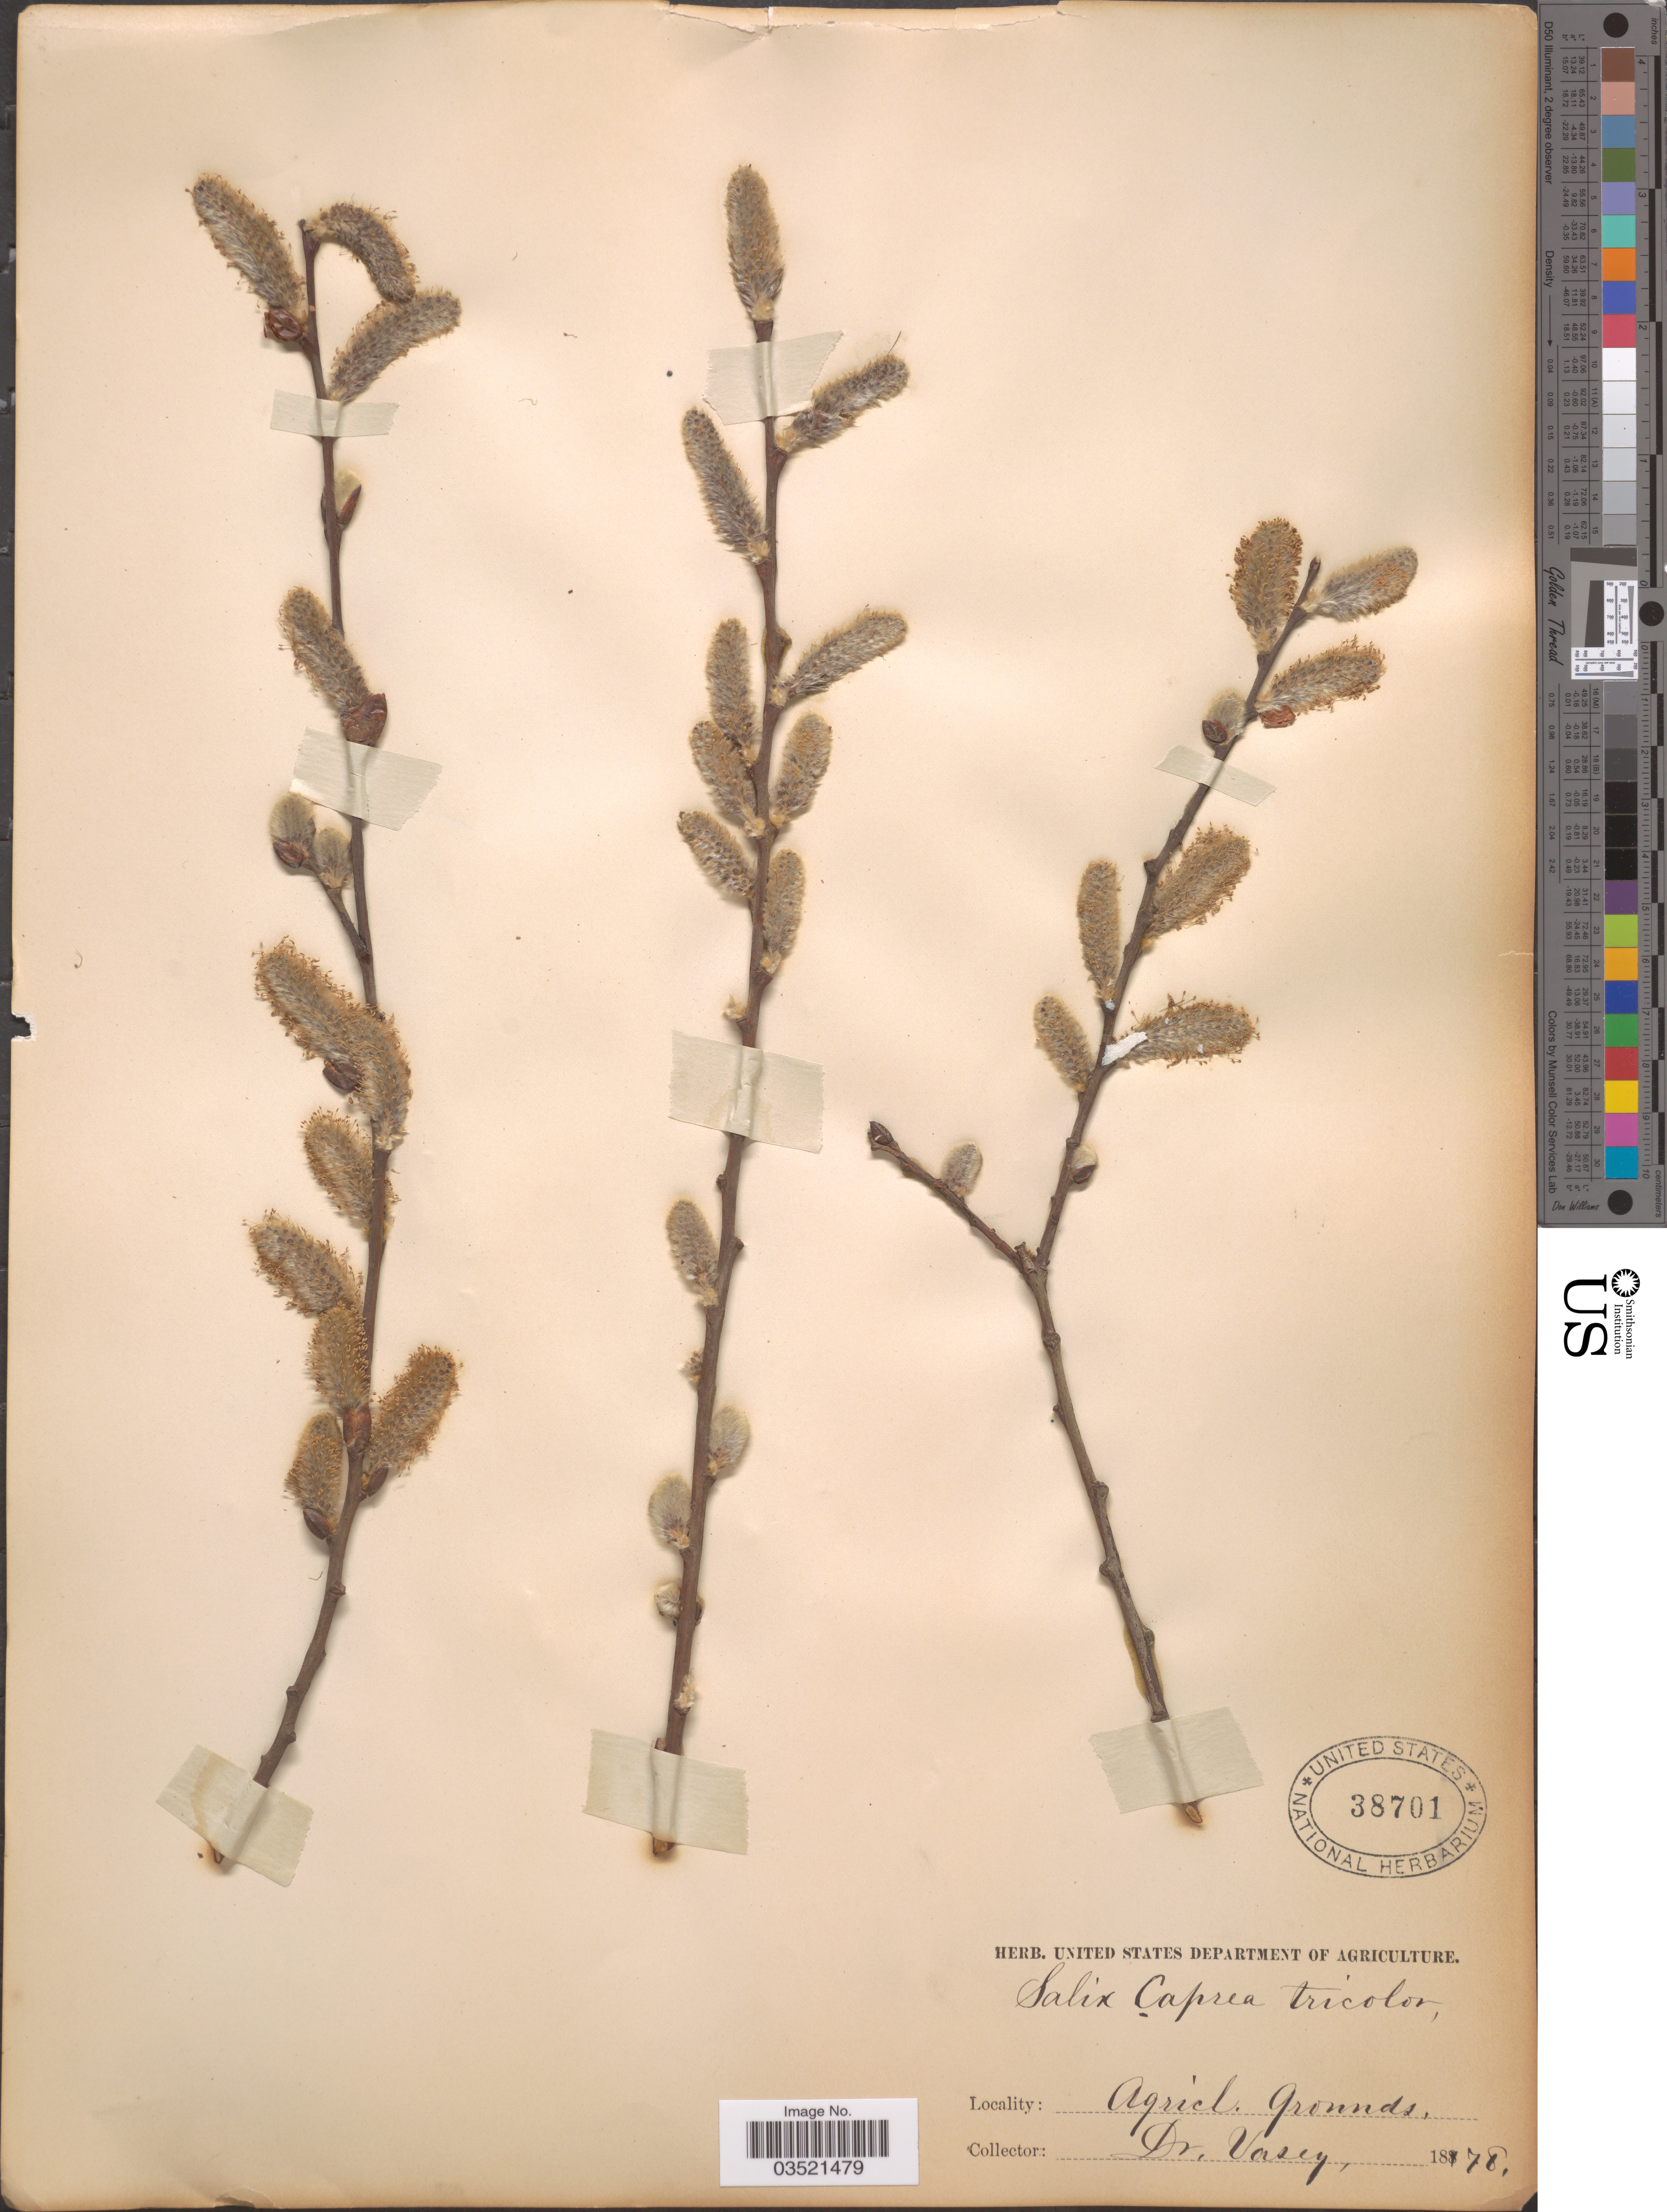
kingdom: Plantae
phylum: Tracheophyta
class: Magnoliopsida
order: Malpighiales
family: Salicaceae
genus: Salix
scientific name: Salix caprea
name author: L.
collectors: Vasey, --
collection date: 1878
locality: Agricl. Grounds.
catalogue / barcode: US 38701